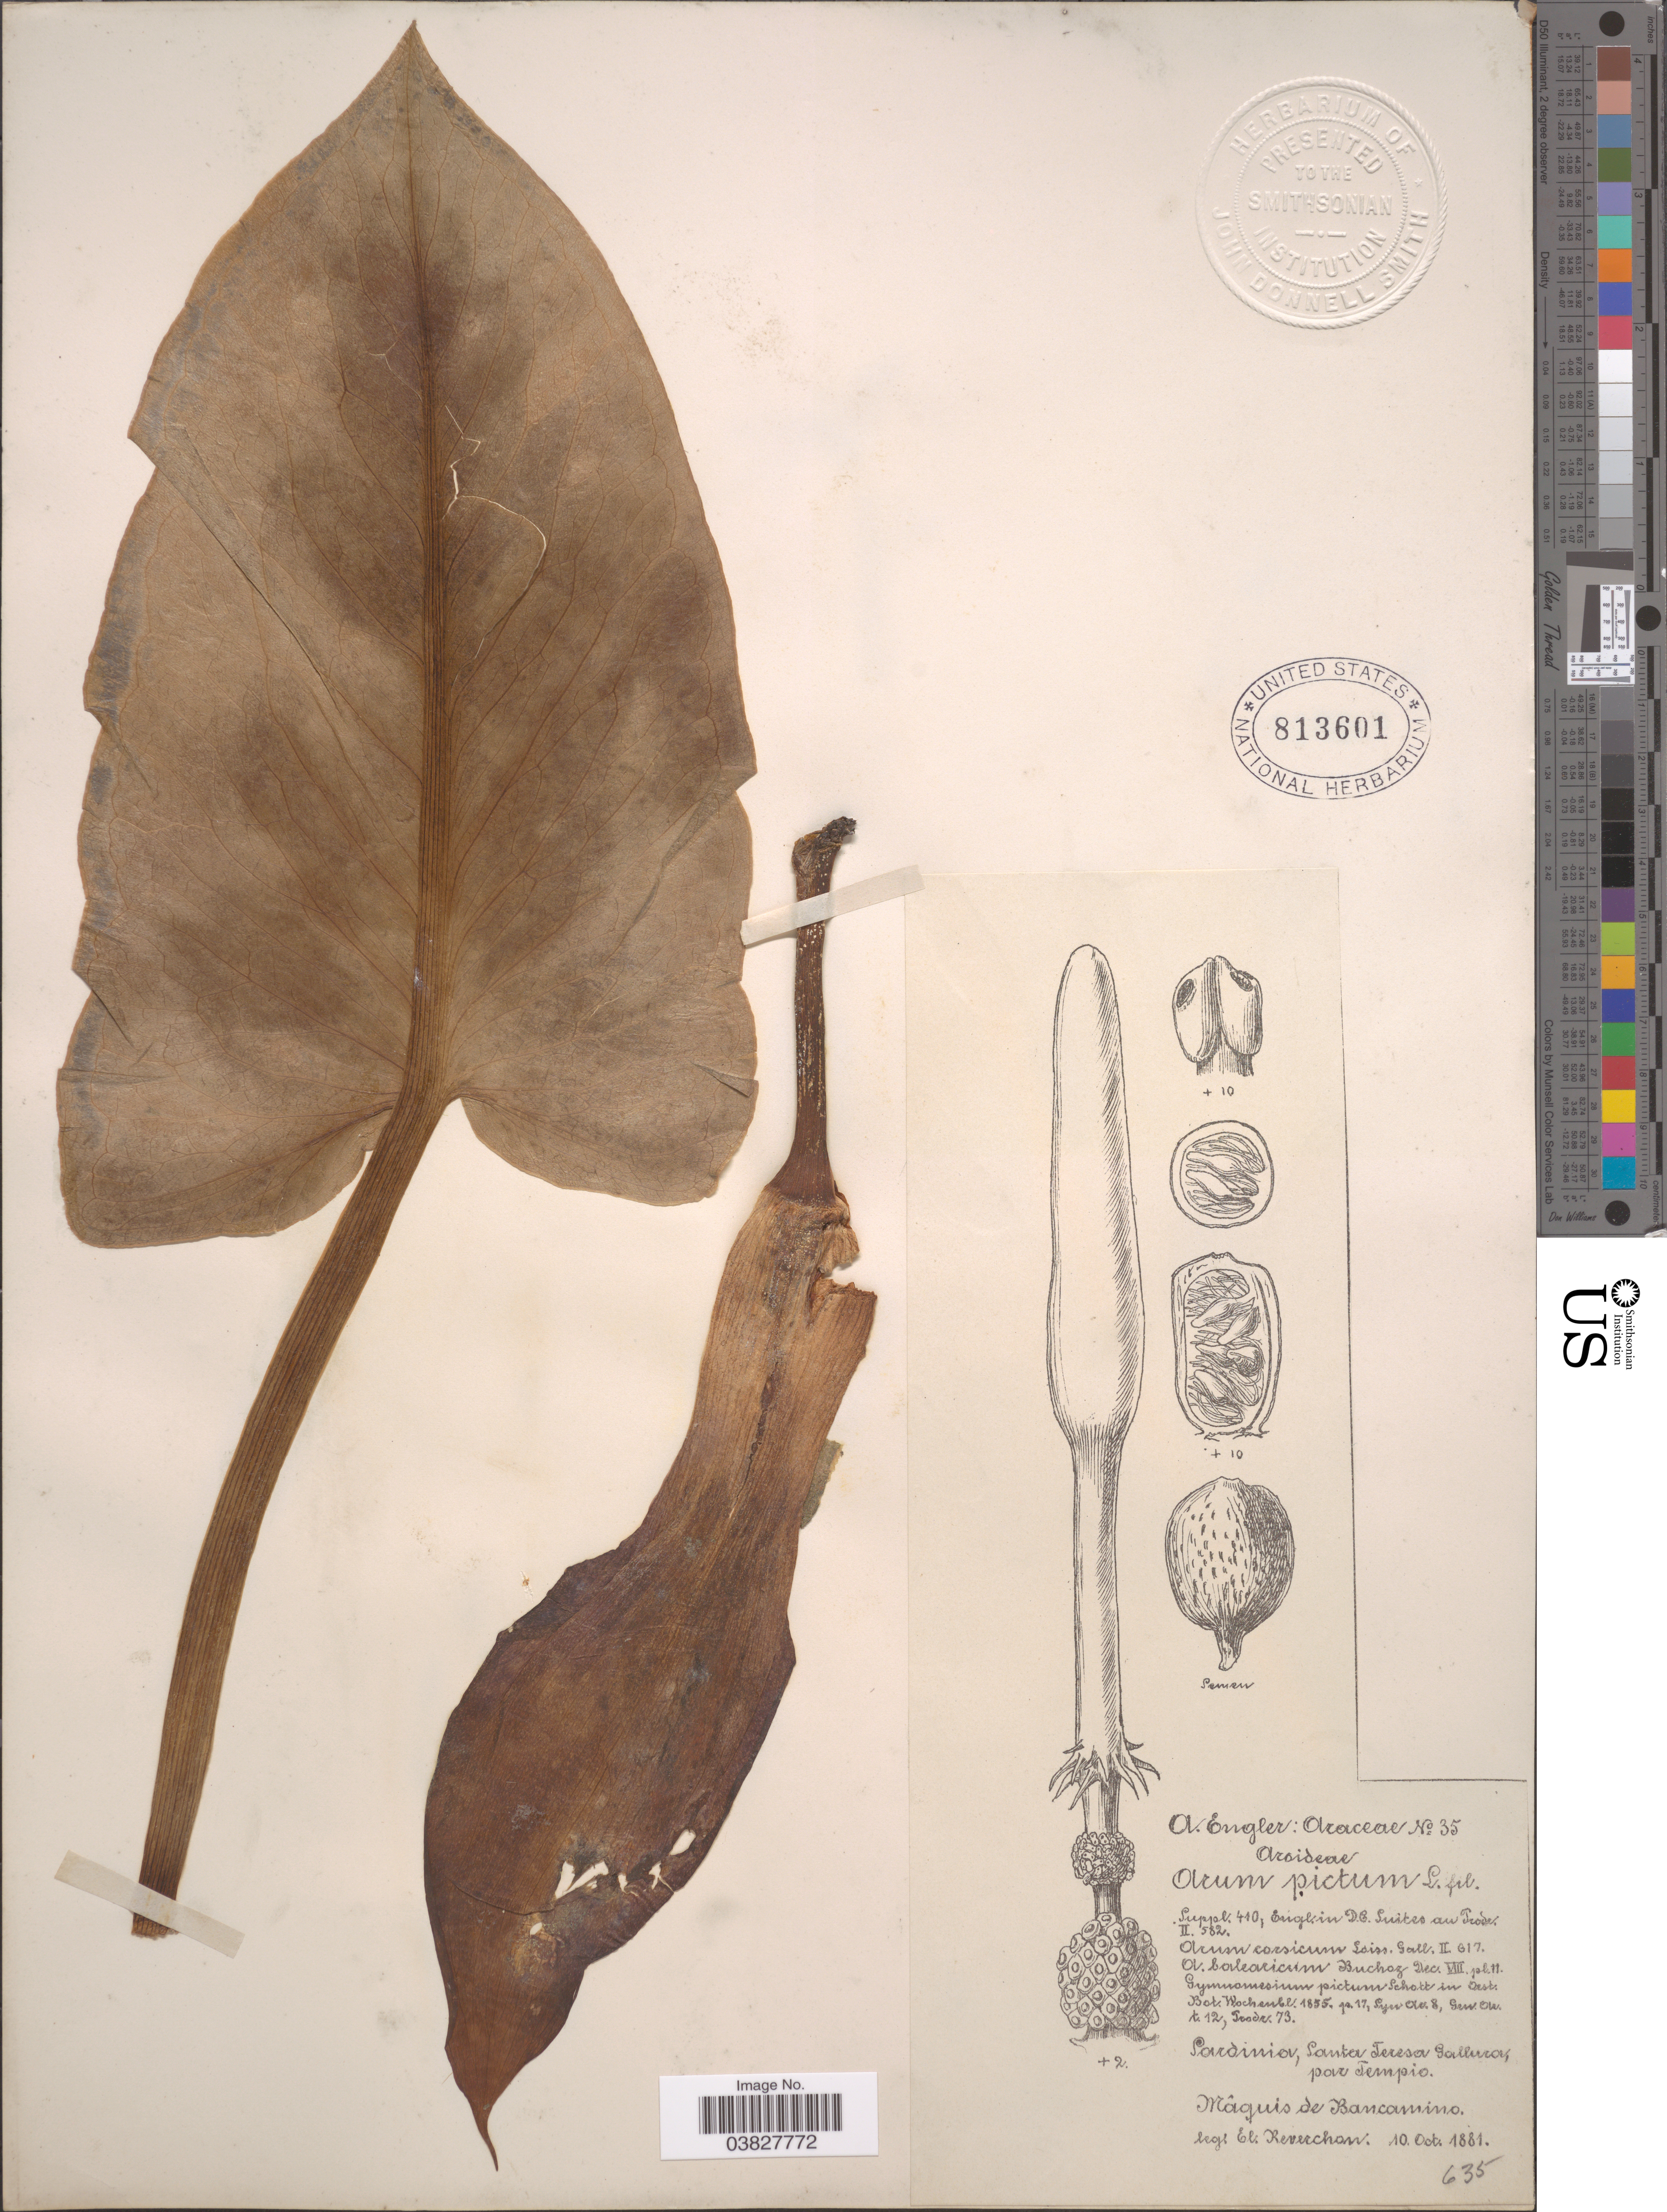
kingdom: Plantae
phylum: Tracheophyta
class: Liliopsida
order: Alismatales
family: Araceae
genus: Arum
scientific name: Arum pictum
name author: L. f.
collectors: E. Reverchon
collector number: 35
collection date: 1881-10-10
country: Italy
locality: Sardinia, Santa Teresa Galluca, par Tempio. Marquis de Bancamino.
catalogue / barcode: US 813601